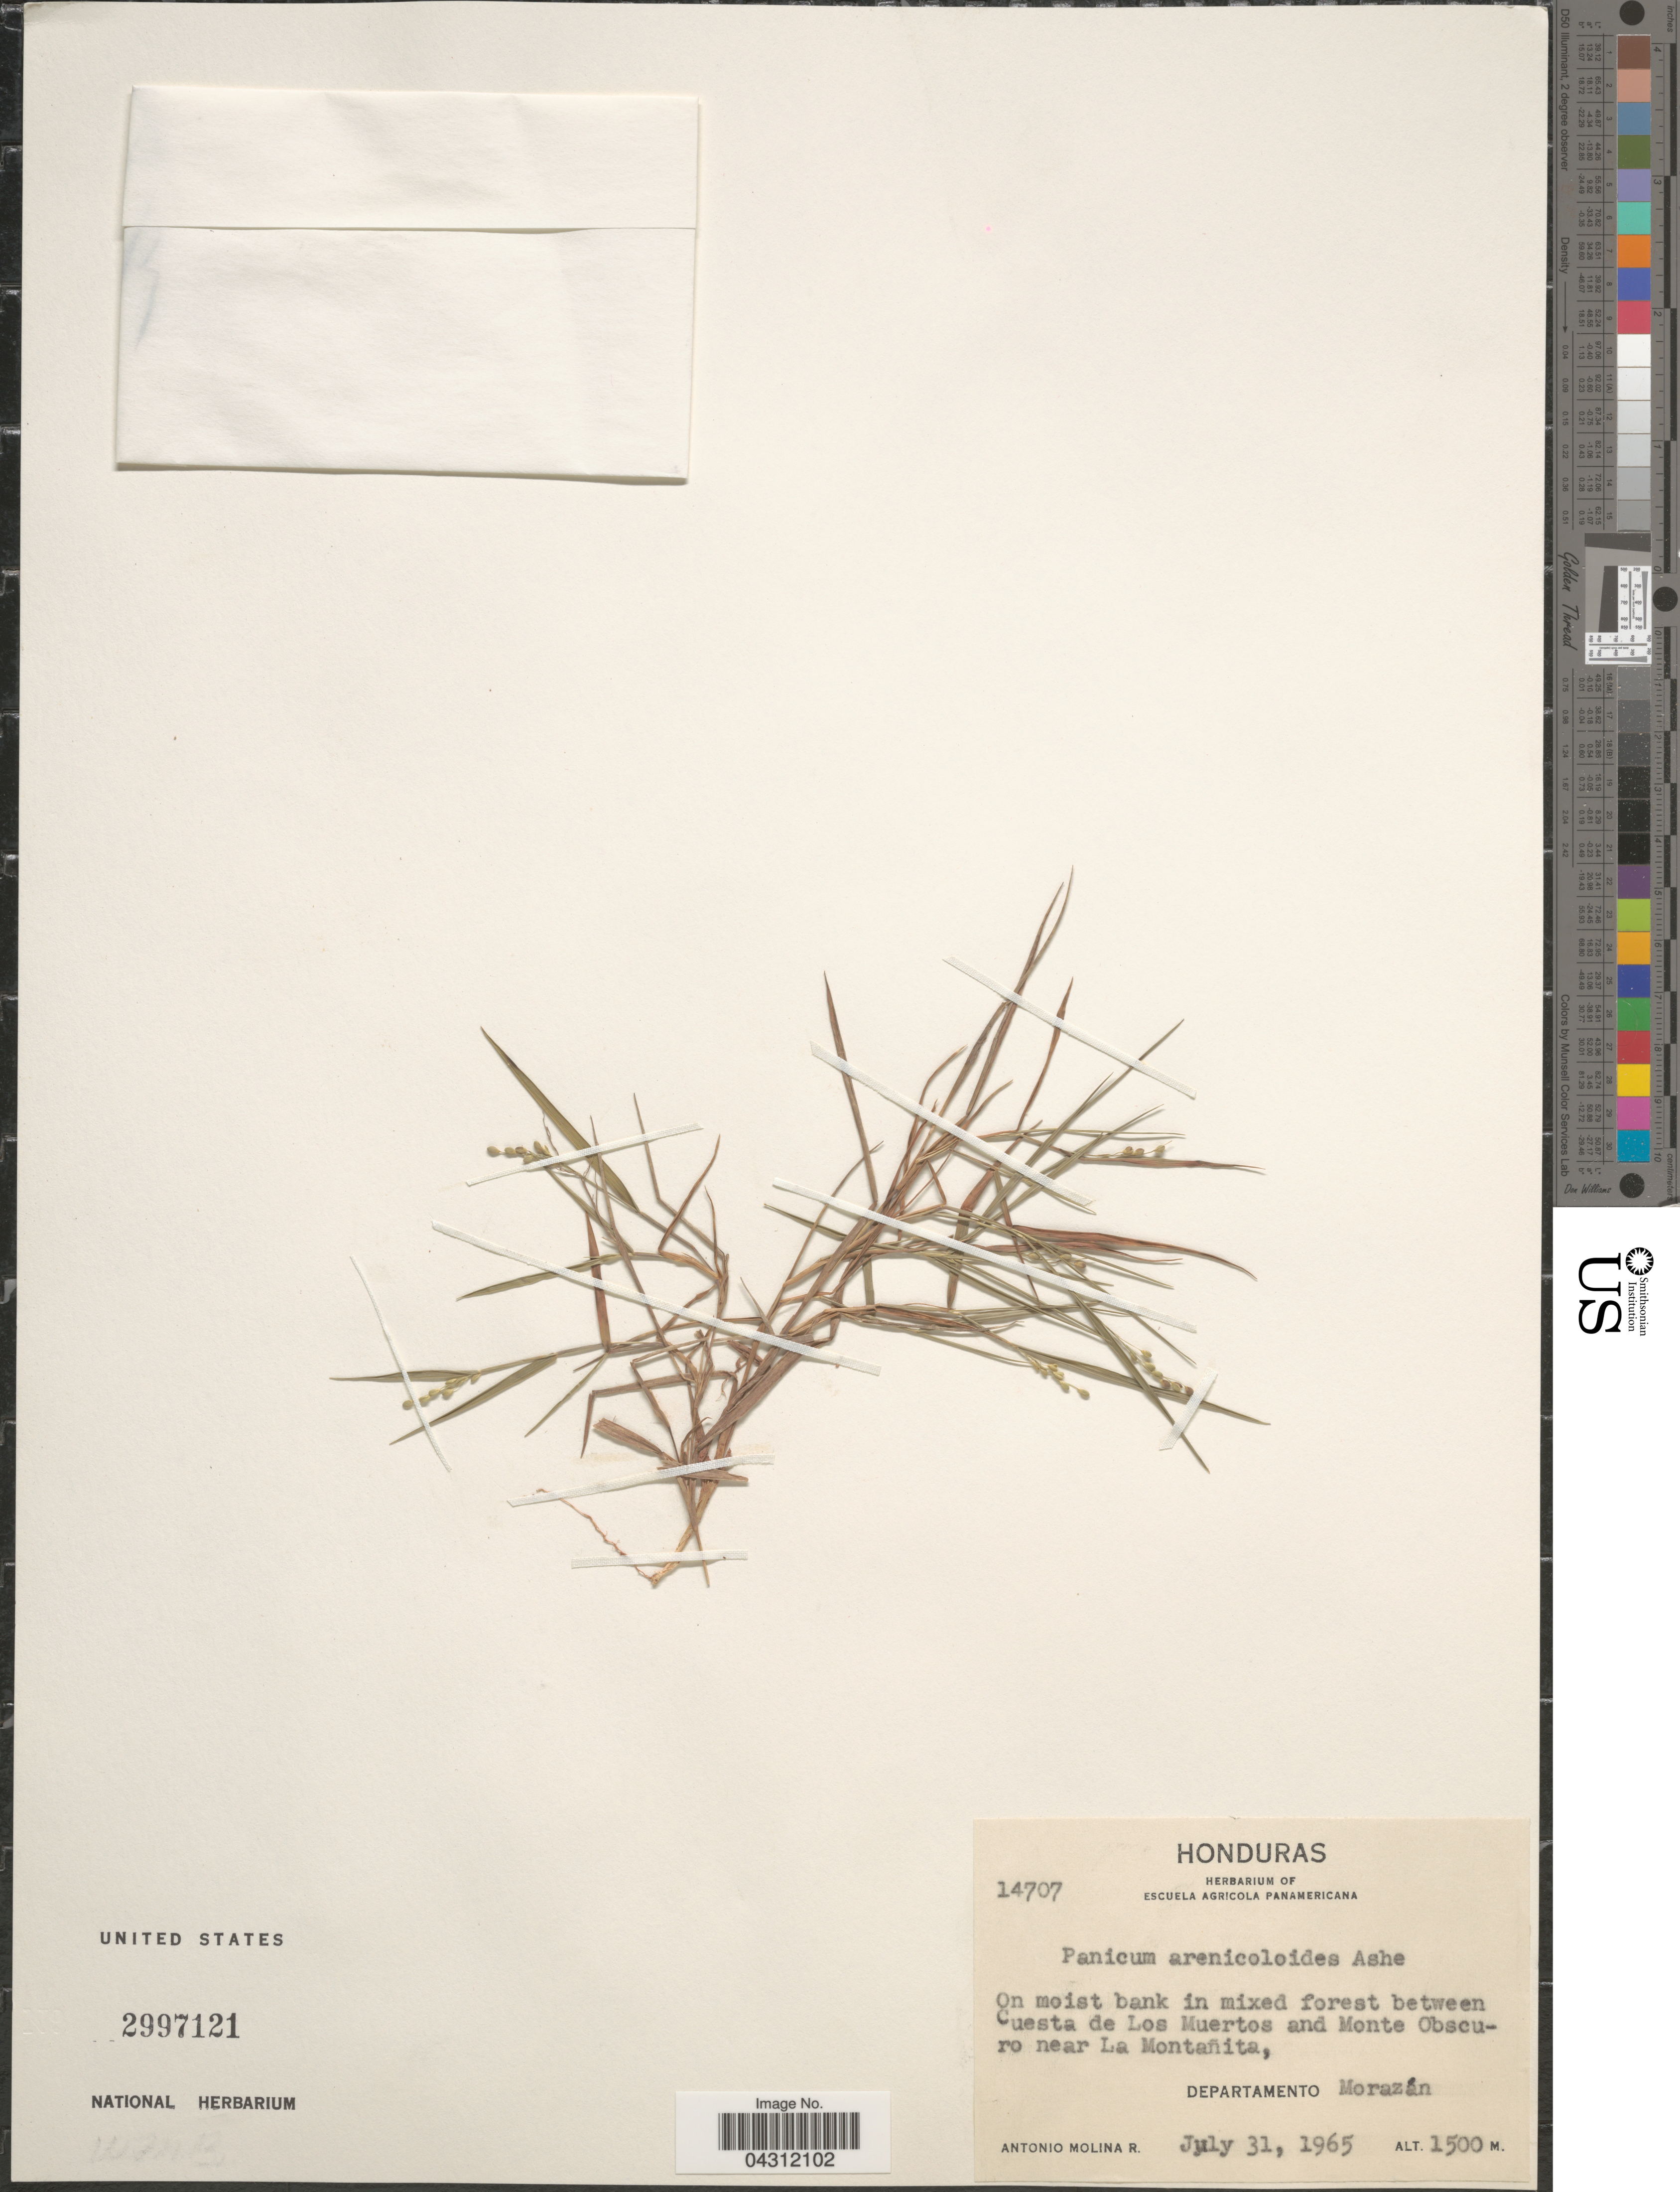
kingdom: Plantae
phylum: Tracheophyta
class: Liliopsida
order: Poales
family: Poaceae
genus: Dichanthelium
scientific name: Dichanthelium aciculare var. ramosum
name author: (Griseb.) Davidse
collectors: A. Molina R.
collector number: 14707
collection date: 1965-07-31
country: Honduras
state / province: Fco. Morazán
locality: On moist bank in mixed forest between Cuesta de Los Muertos and Monte Obscuro near La Montañita. Departamento Morazán.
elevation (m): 1500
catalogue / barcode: US 2997121